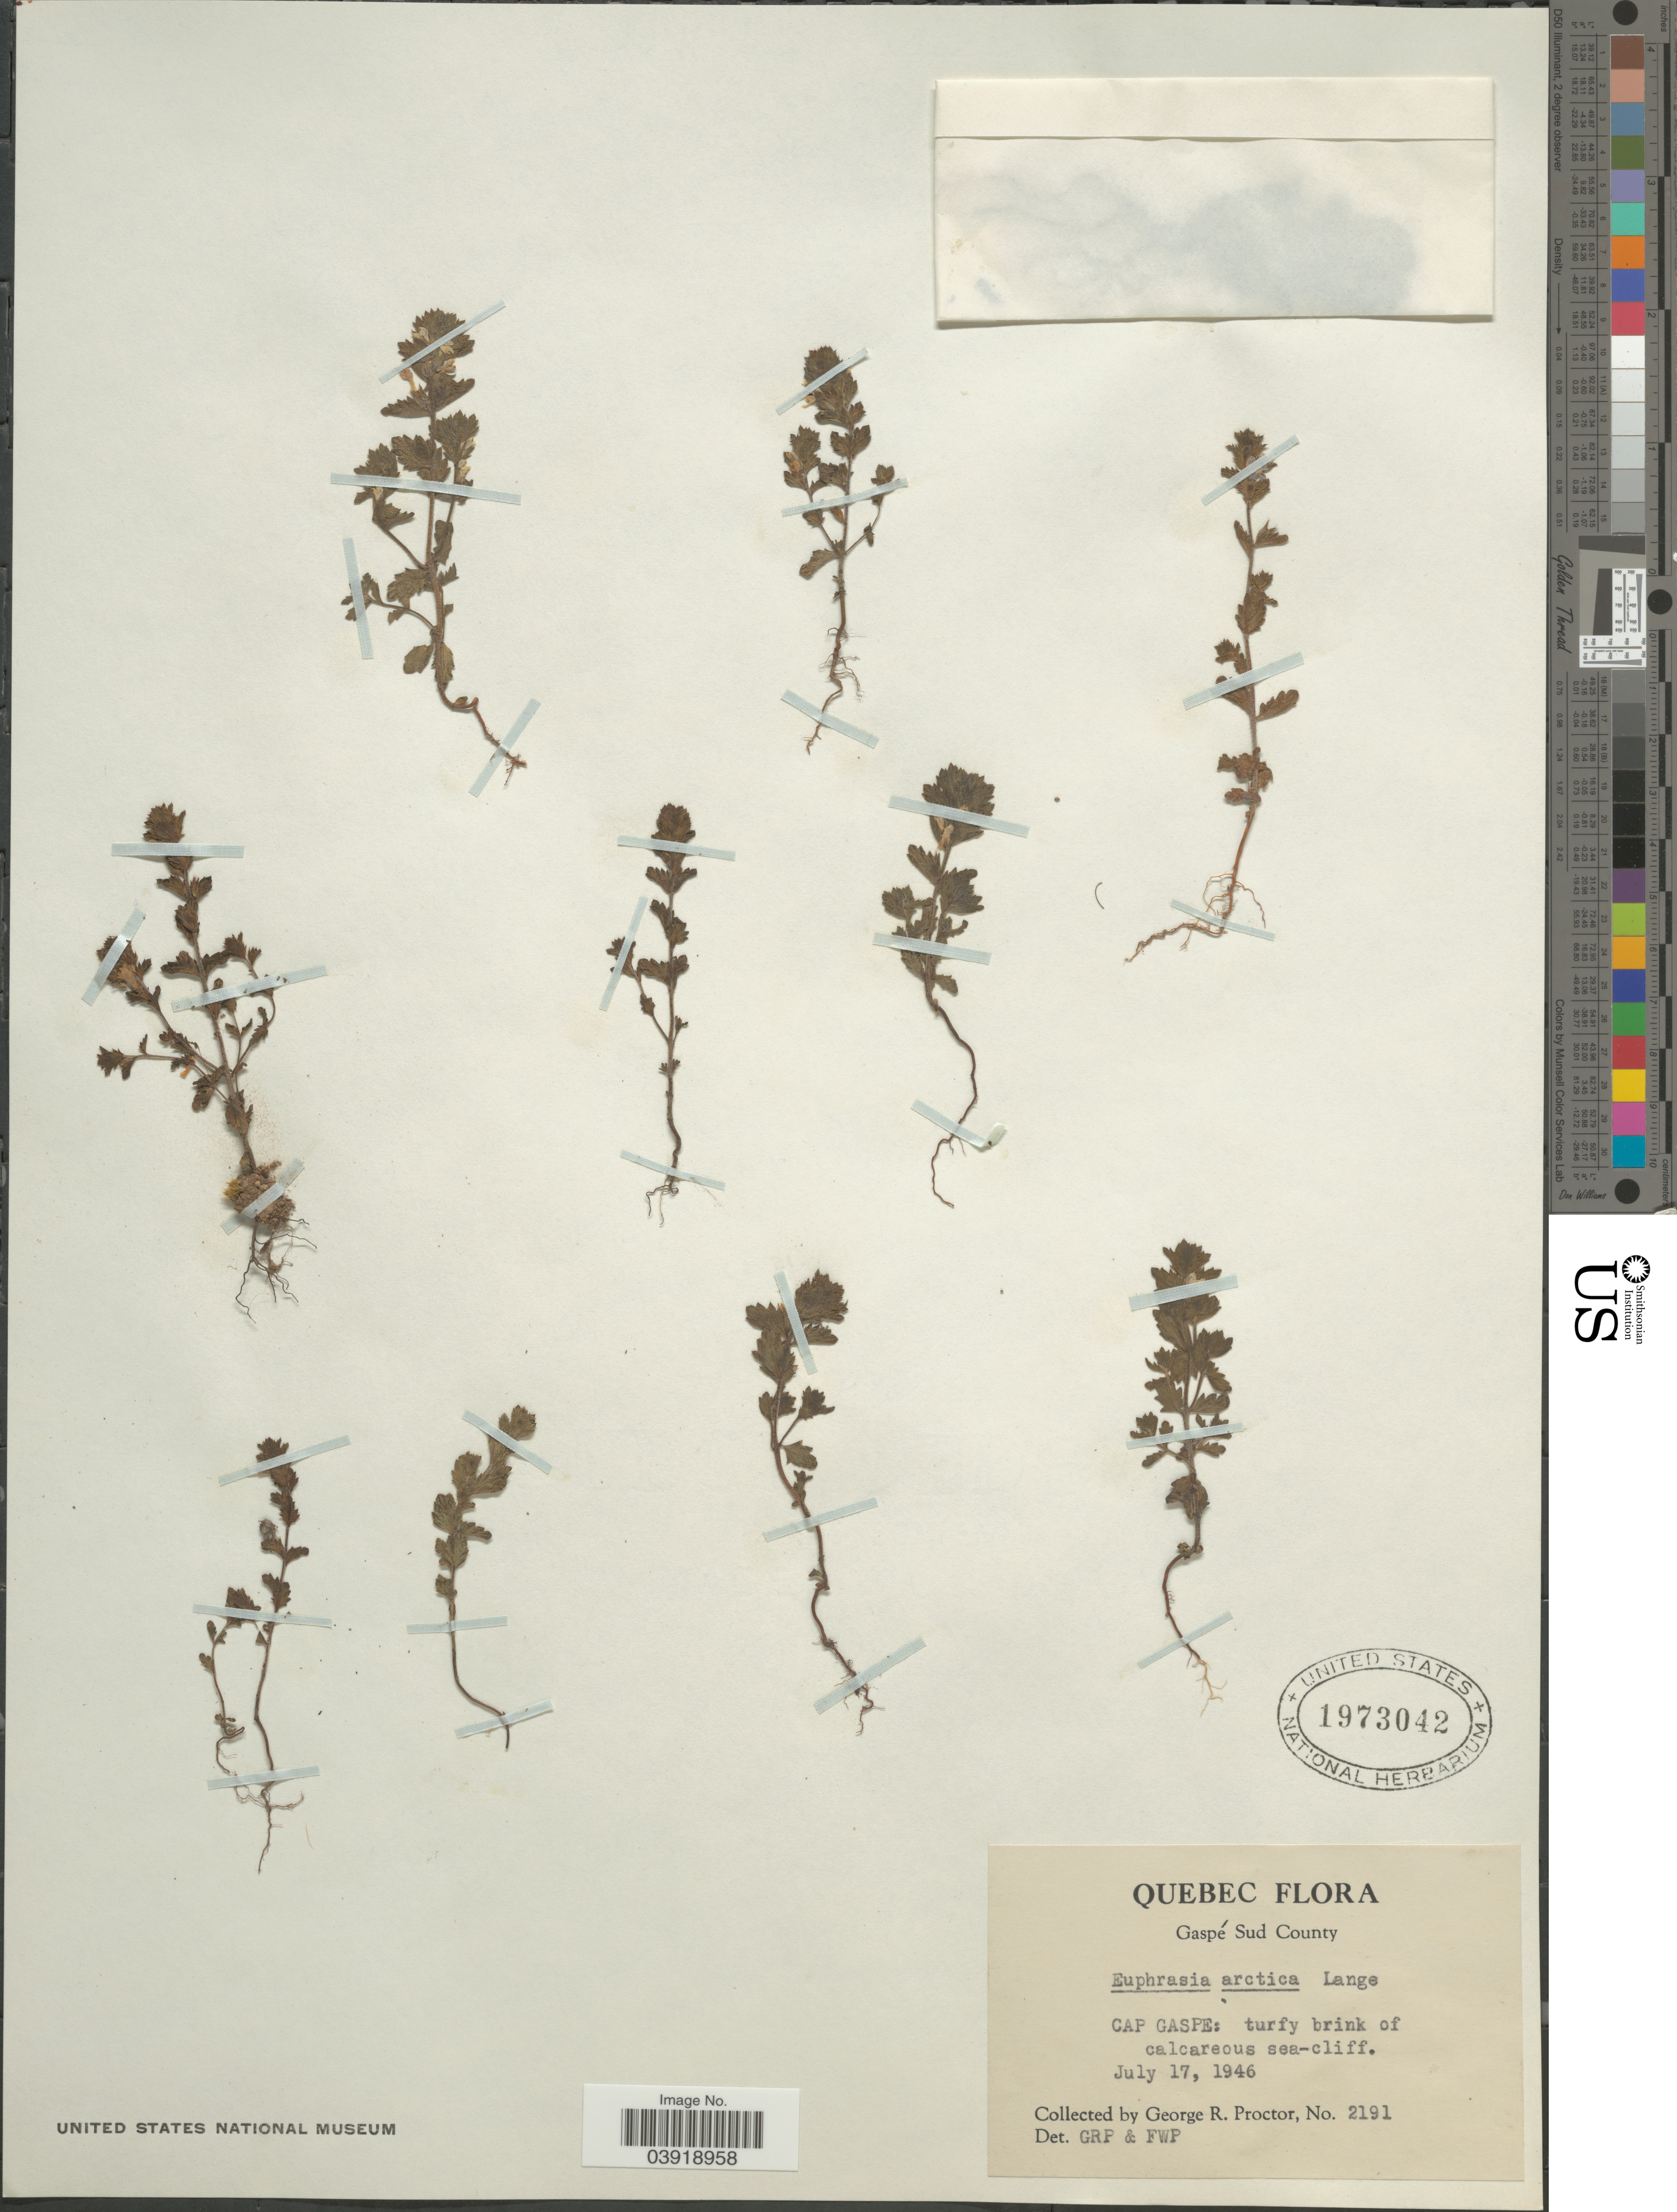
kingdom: Plantae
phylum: Tracheophyta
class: Magnoliopsida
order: Lamiales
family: Orobanchaceae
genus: Euphrasia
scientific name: Euphrasia arctica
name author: Lange ex Rostrup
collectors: G. R. Proctor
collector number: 2191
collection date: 1946-07-17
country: Canada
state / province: Quebec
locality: Gáspe Sud County. Cap Gaspe.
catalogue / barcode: US 1973042